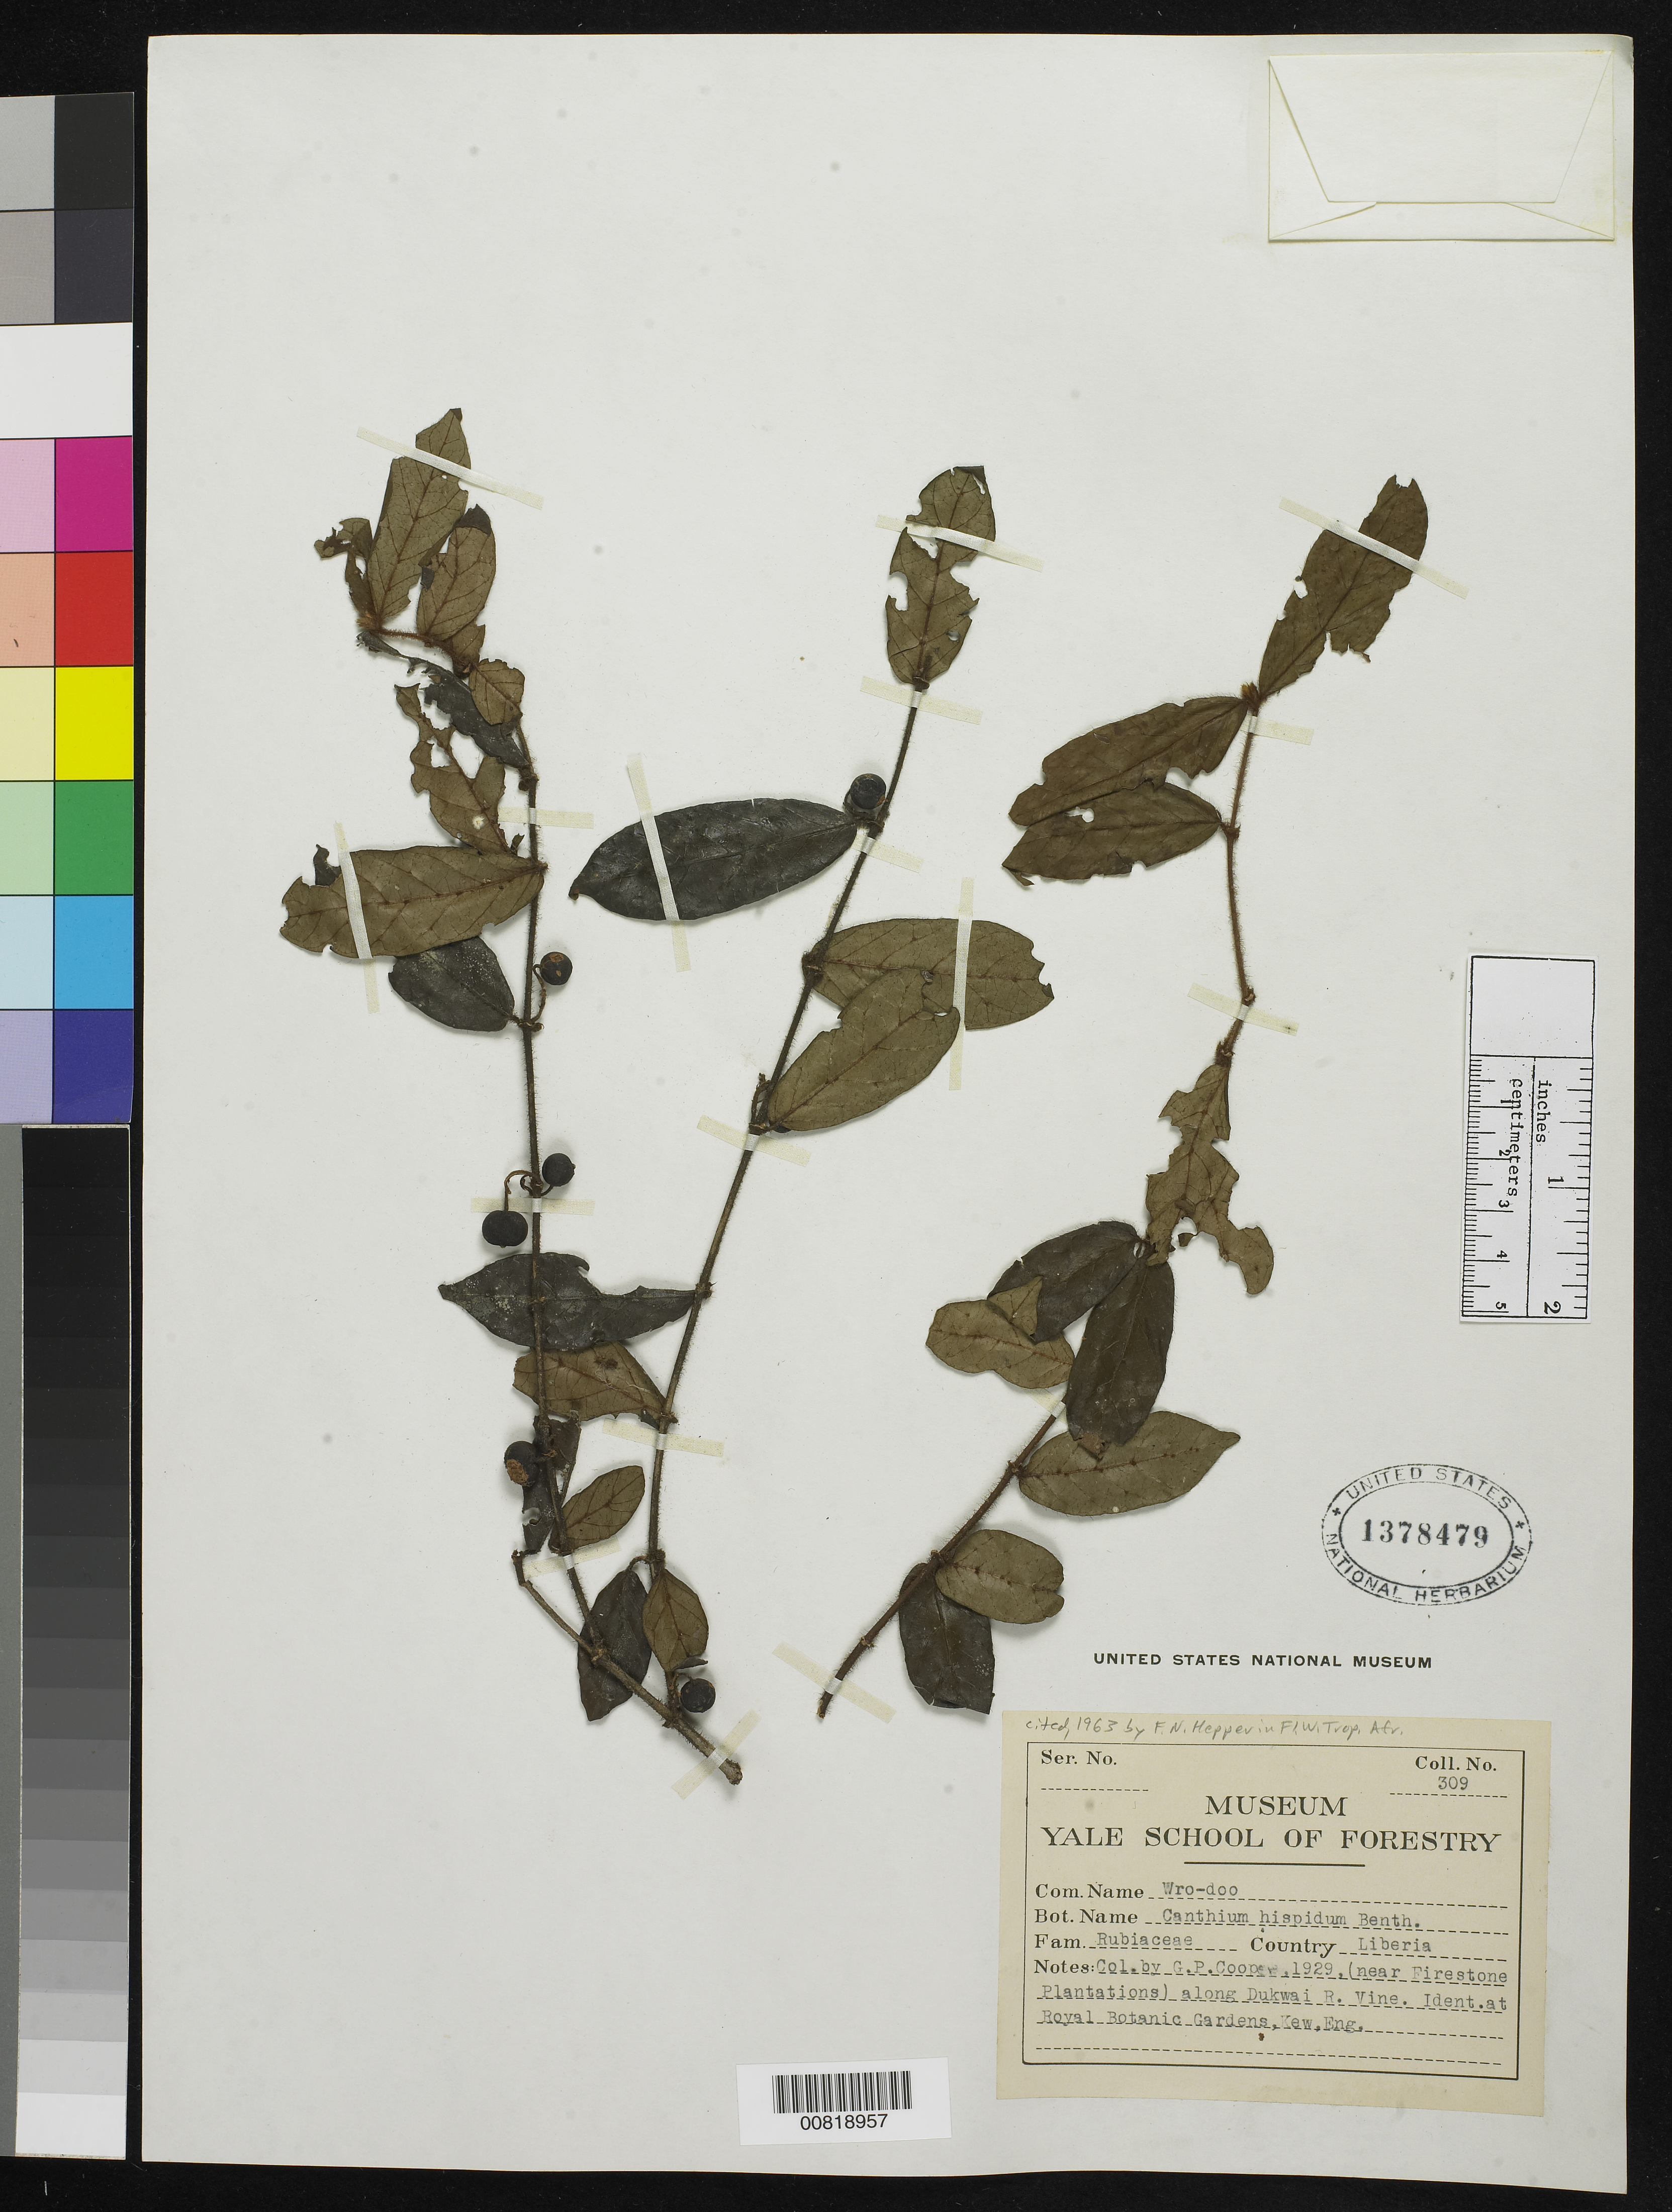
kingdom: Plantae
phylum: Tracheophyta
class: Magnoliopsida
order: Gentianales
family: Rubiaceae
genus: Canthium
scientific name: Canthium hispidum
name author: Benth.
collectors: G. Cooper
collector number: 309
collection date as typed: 1929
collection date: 1929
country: Liberia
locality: (near Firestone Plantations) along Dukwai River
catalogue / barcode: US 1378479